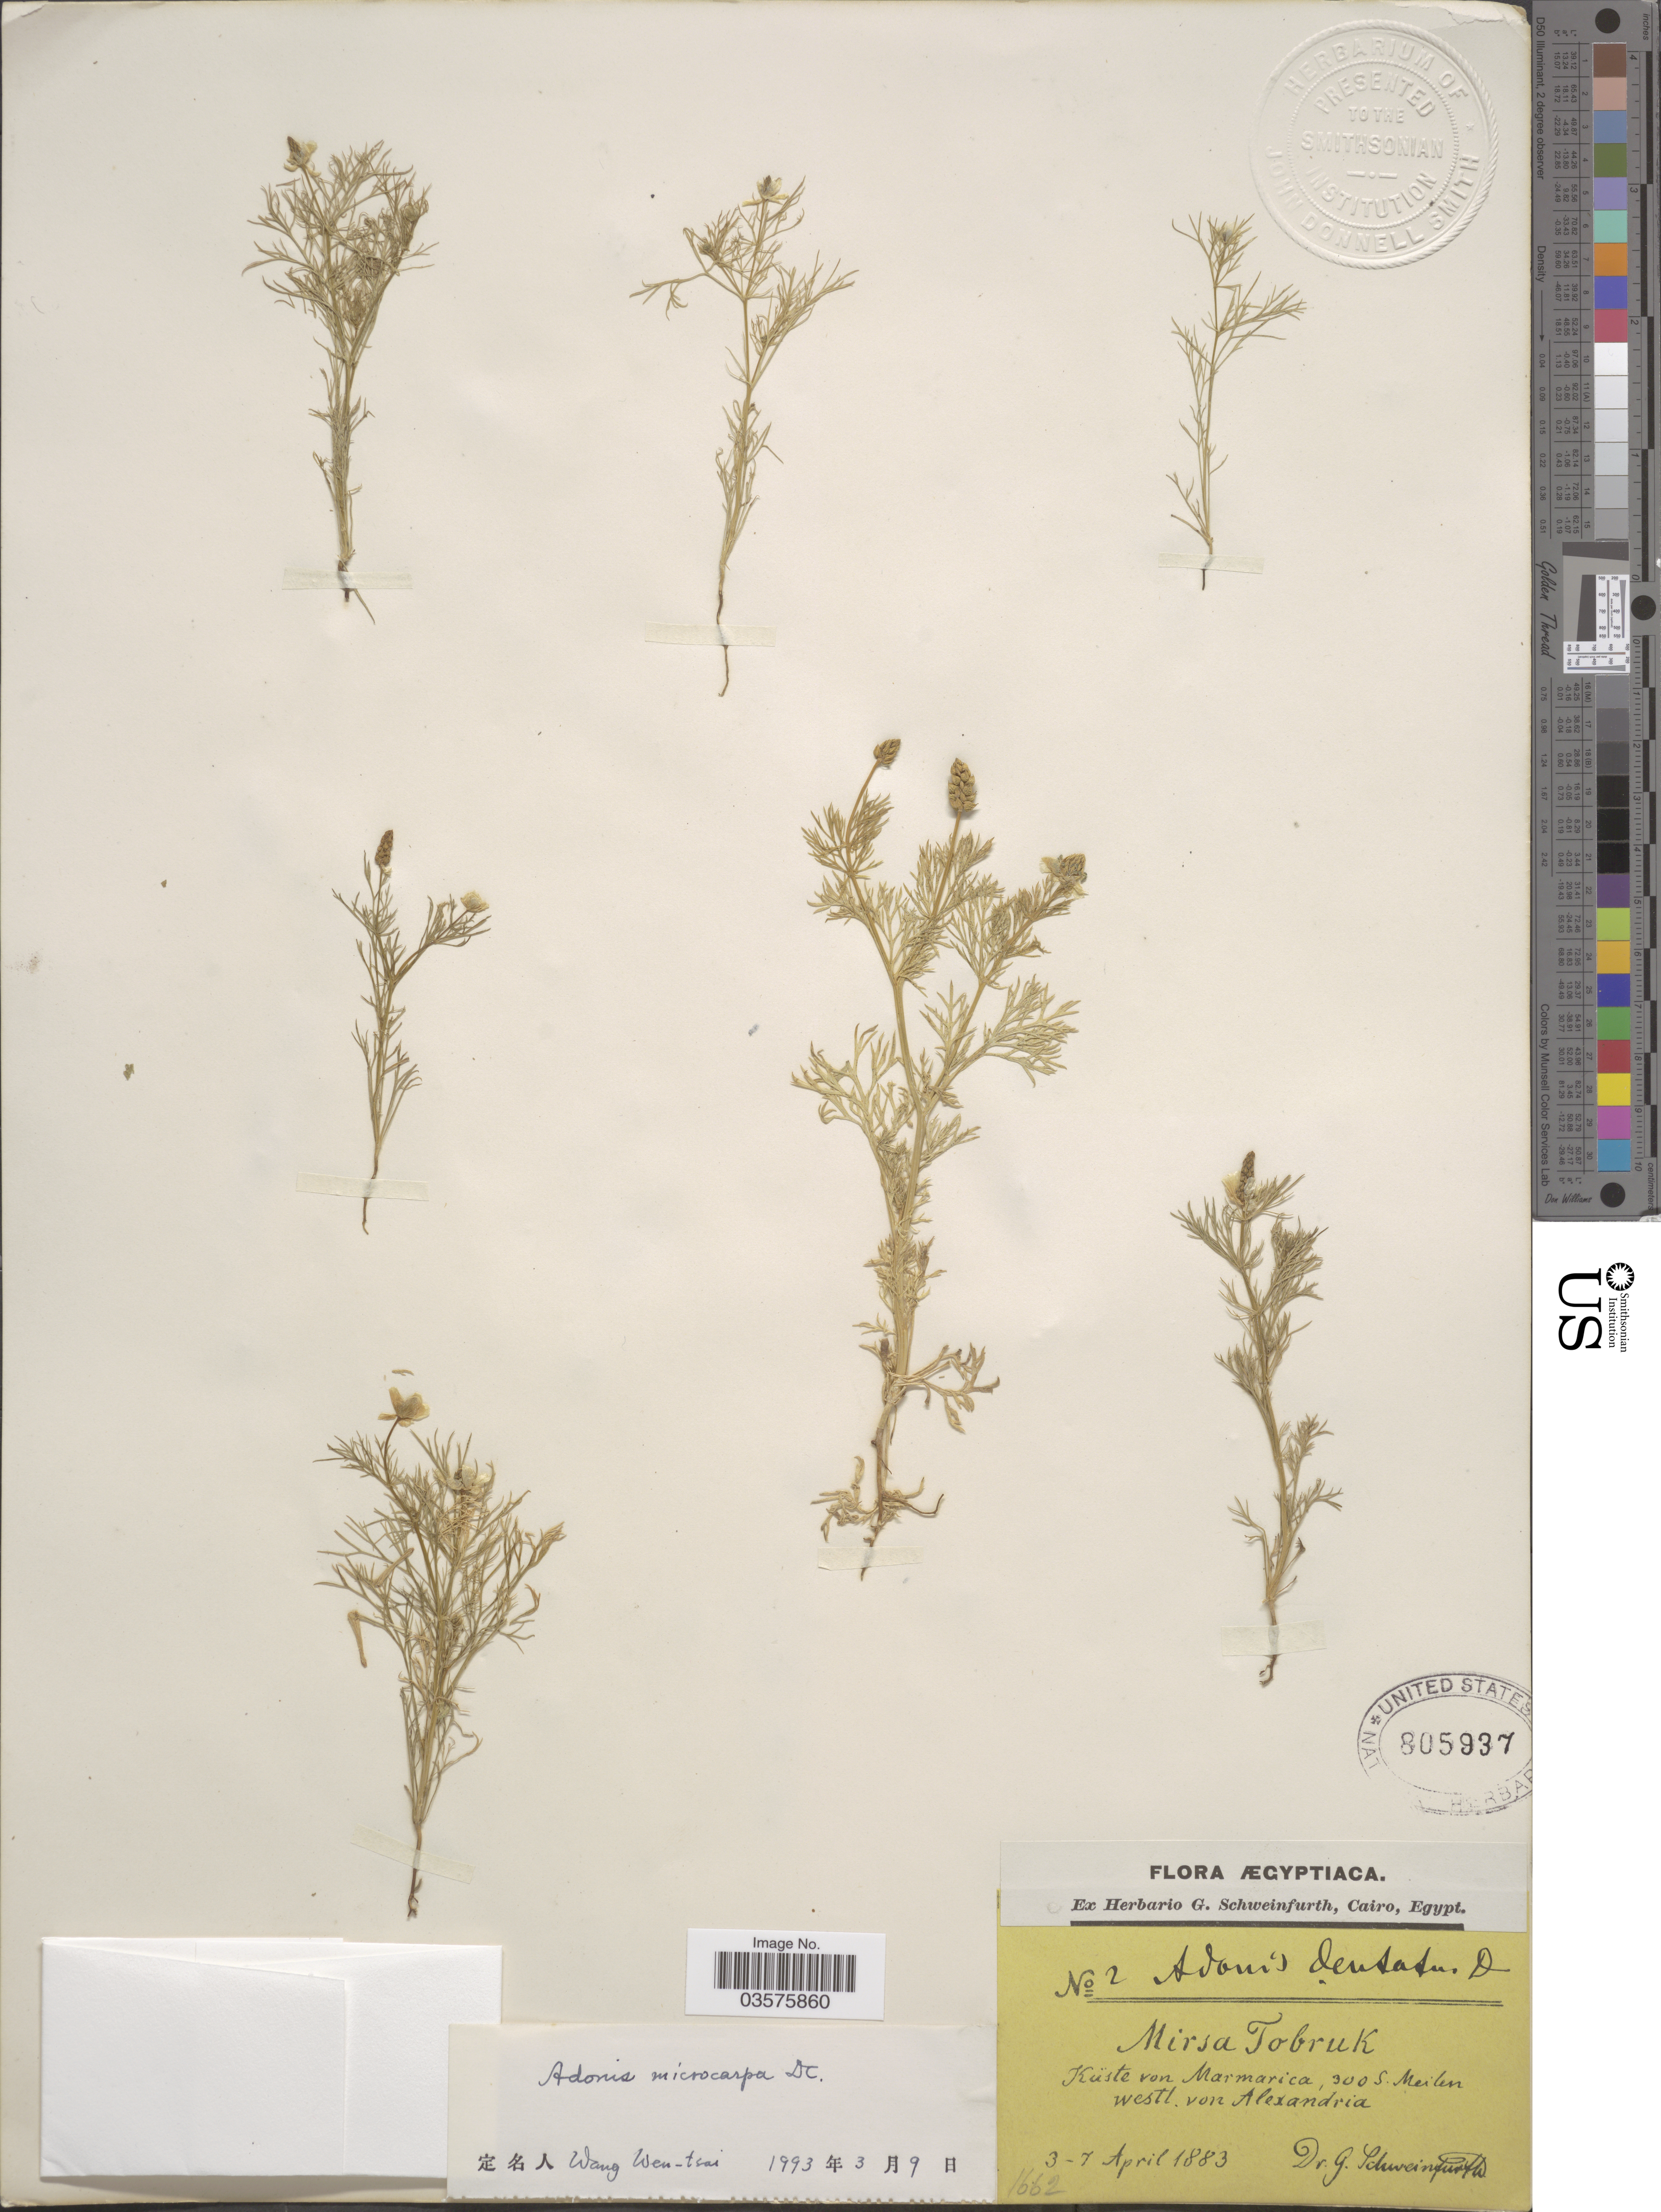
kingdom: Plantae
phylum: Tracheophyta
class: Magnoliopsida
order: Ranunculales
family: Ranunculaceae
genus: Adonis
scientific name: Adonis microcarpa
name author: DC.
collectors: G. A. Schweinfurth (herbarium)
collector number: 2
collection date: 1883-04-03/1883-04-07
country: Egypt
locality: Ægyptiaca. Küste von Marmarica, 300 S. Meilen westl. von Alexandria.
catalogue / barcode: US 805937